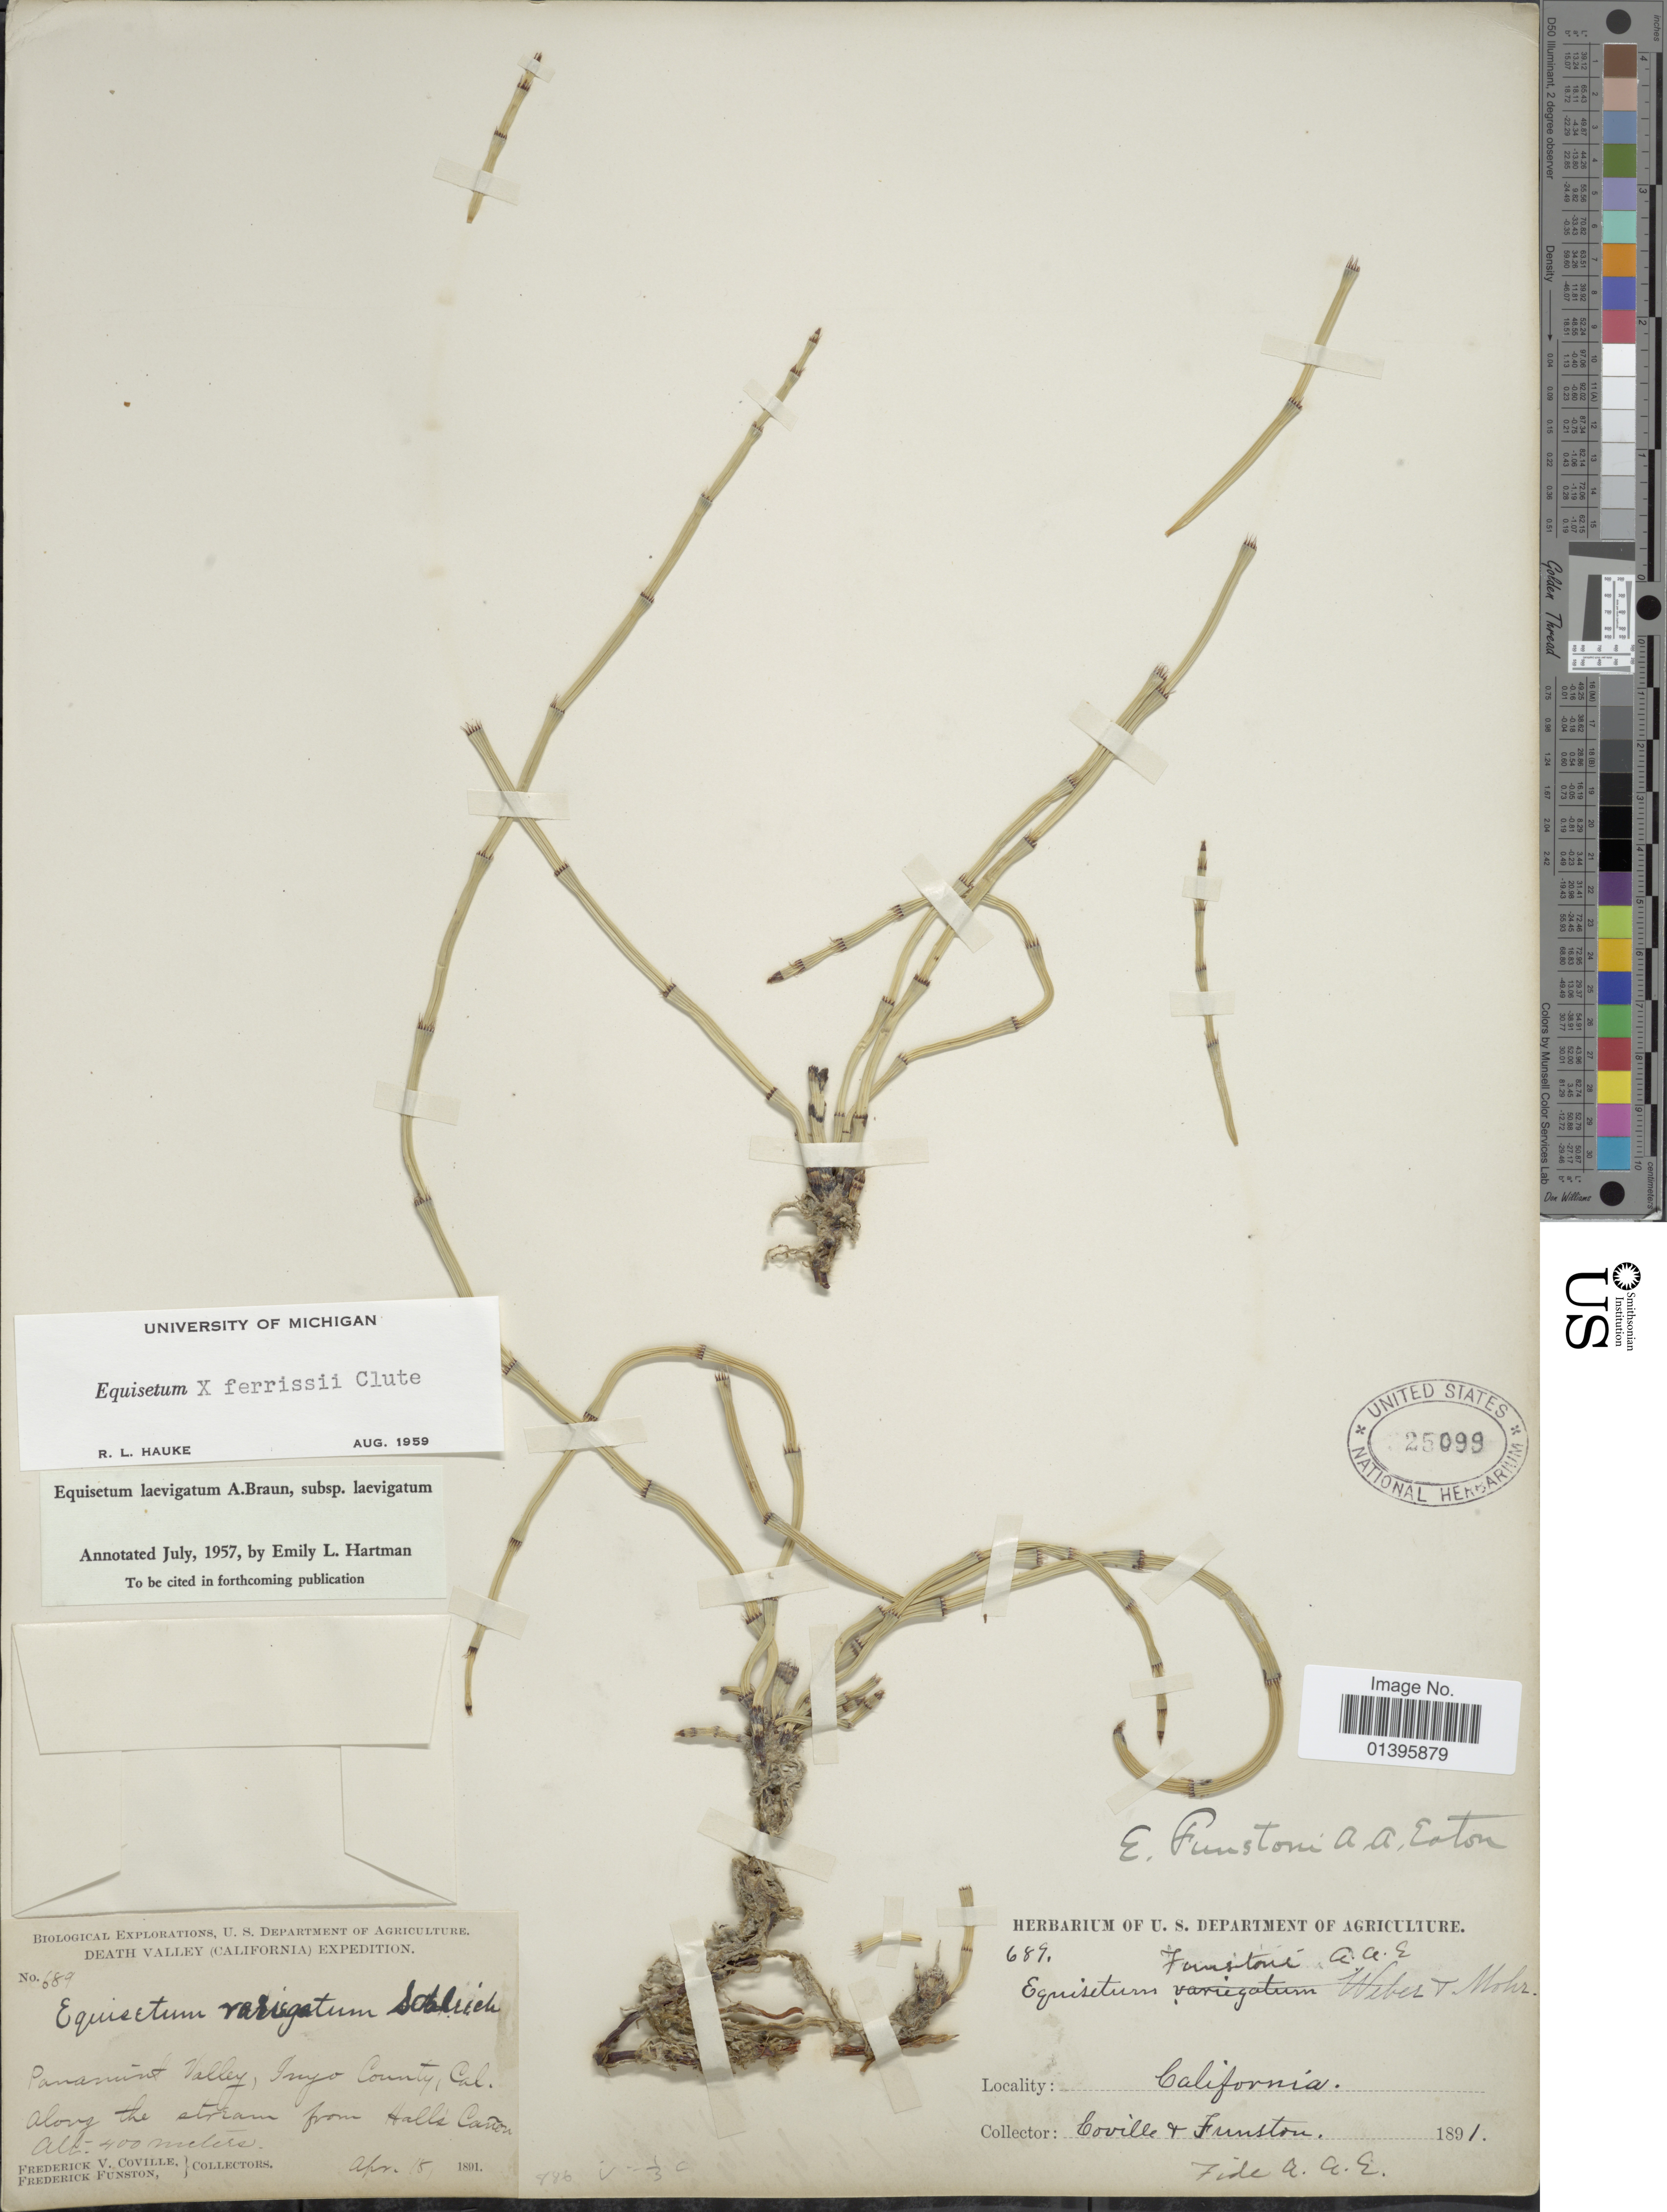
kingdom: Plantae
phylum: Tracheophyta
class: Polypodiopsida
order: Equisetales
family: Equisetaceae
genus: Equisetum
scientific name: Equisetum x ferrissii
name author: Clute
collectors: F. V. Coville & F. Funston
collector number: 689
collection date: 1891-04-15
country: United States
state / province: California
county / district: Inyo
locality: Panamint Valley, Inyo County. Along the stream from Hall's Cañon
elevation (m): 400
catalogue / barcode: US 25099